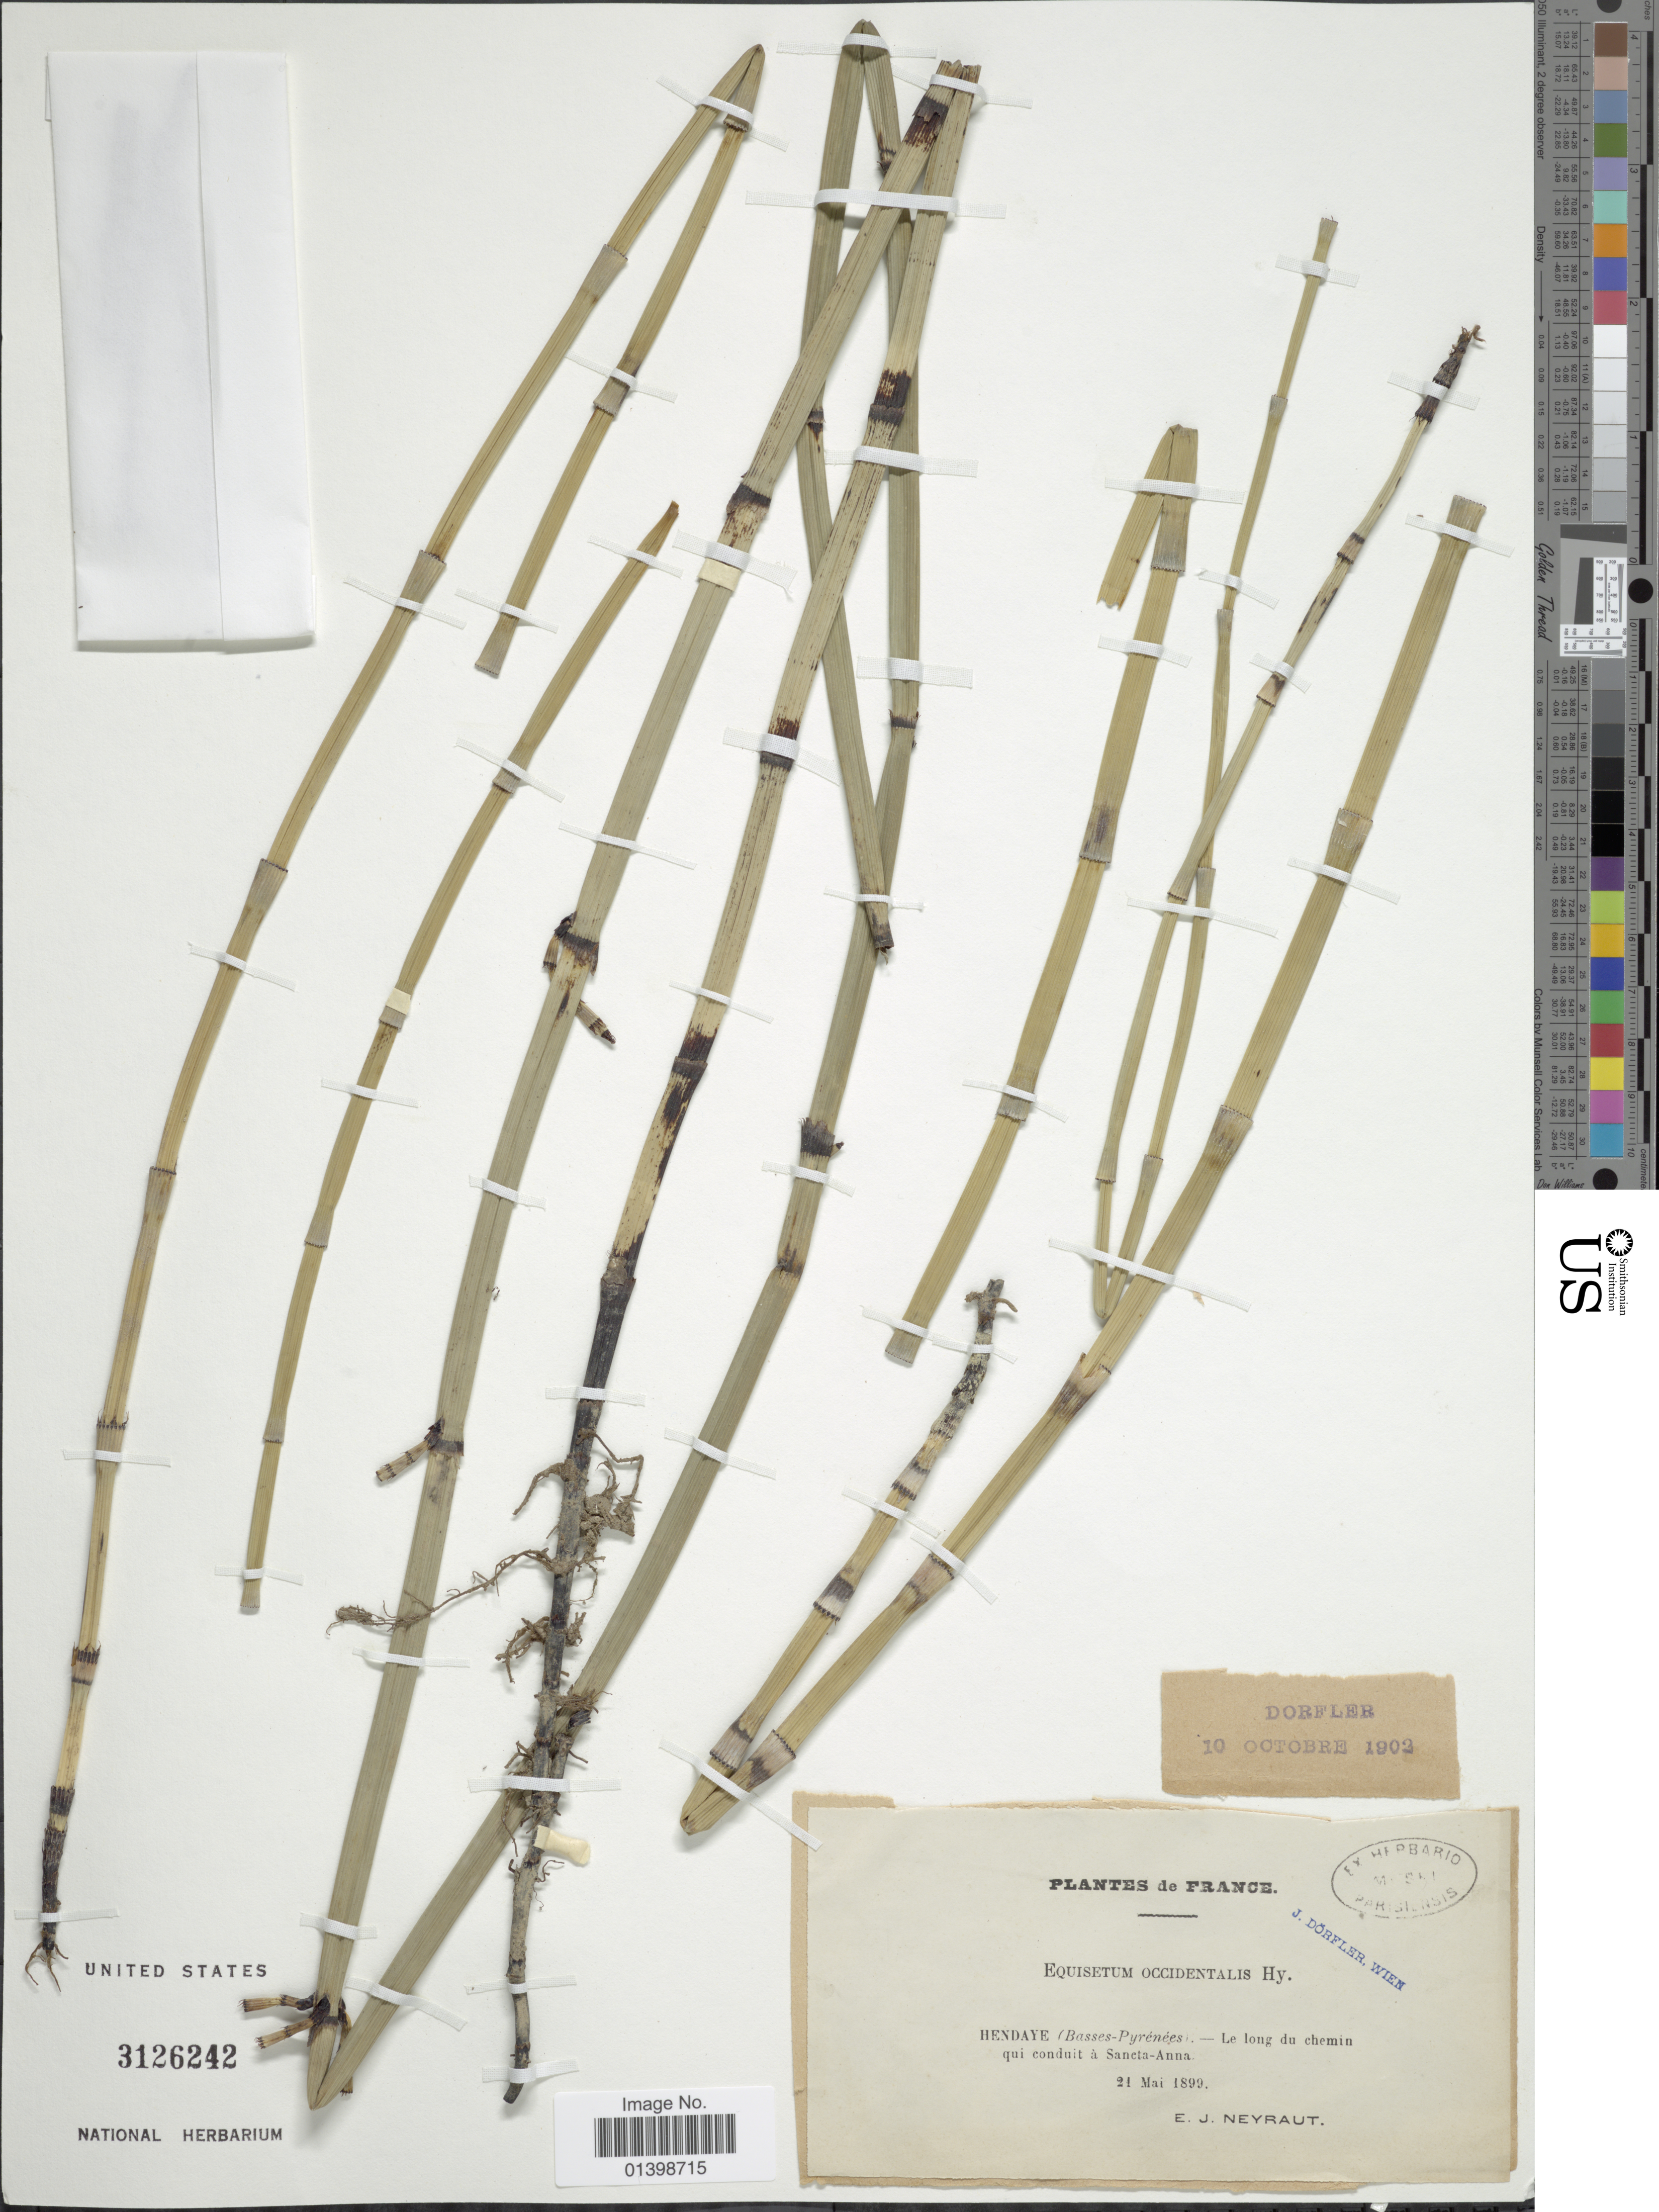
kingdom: Plantae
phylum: Tracheophyta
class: Polypodiopsida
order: Equisetales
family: Equisetaceae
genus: Equisetum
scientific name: Equisetum moorei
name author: Newman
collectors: E. Neyraut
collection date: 1899-05-21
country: France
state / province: Nouvelle-Aquitaine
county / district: Pyrénées-Atlantiques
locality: Hendaye (Basses-Pyrénées) - le long du chemin qui conduit à Saneta-Anna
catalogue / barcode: US 3126242